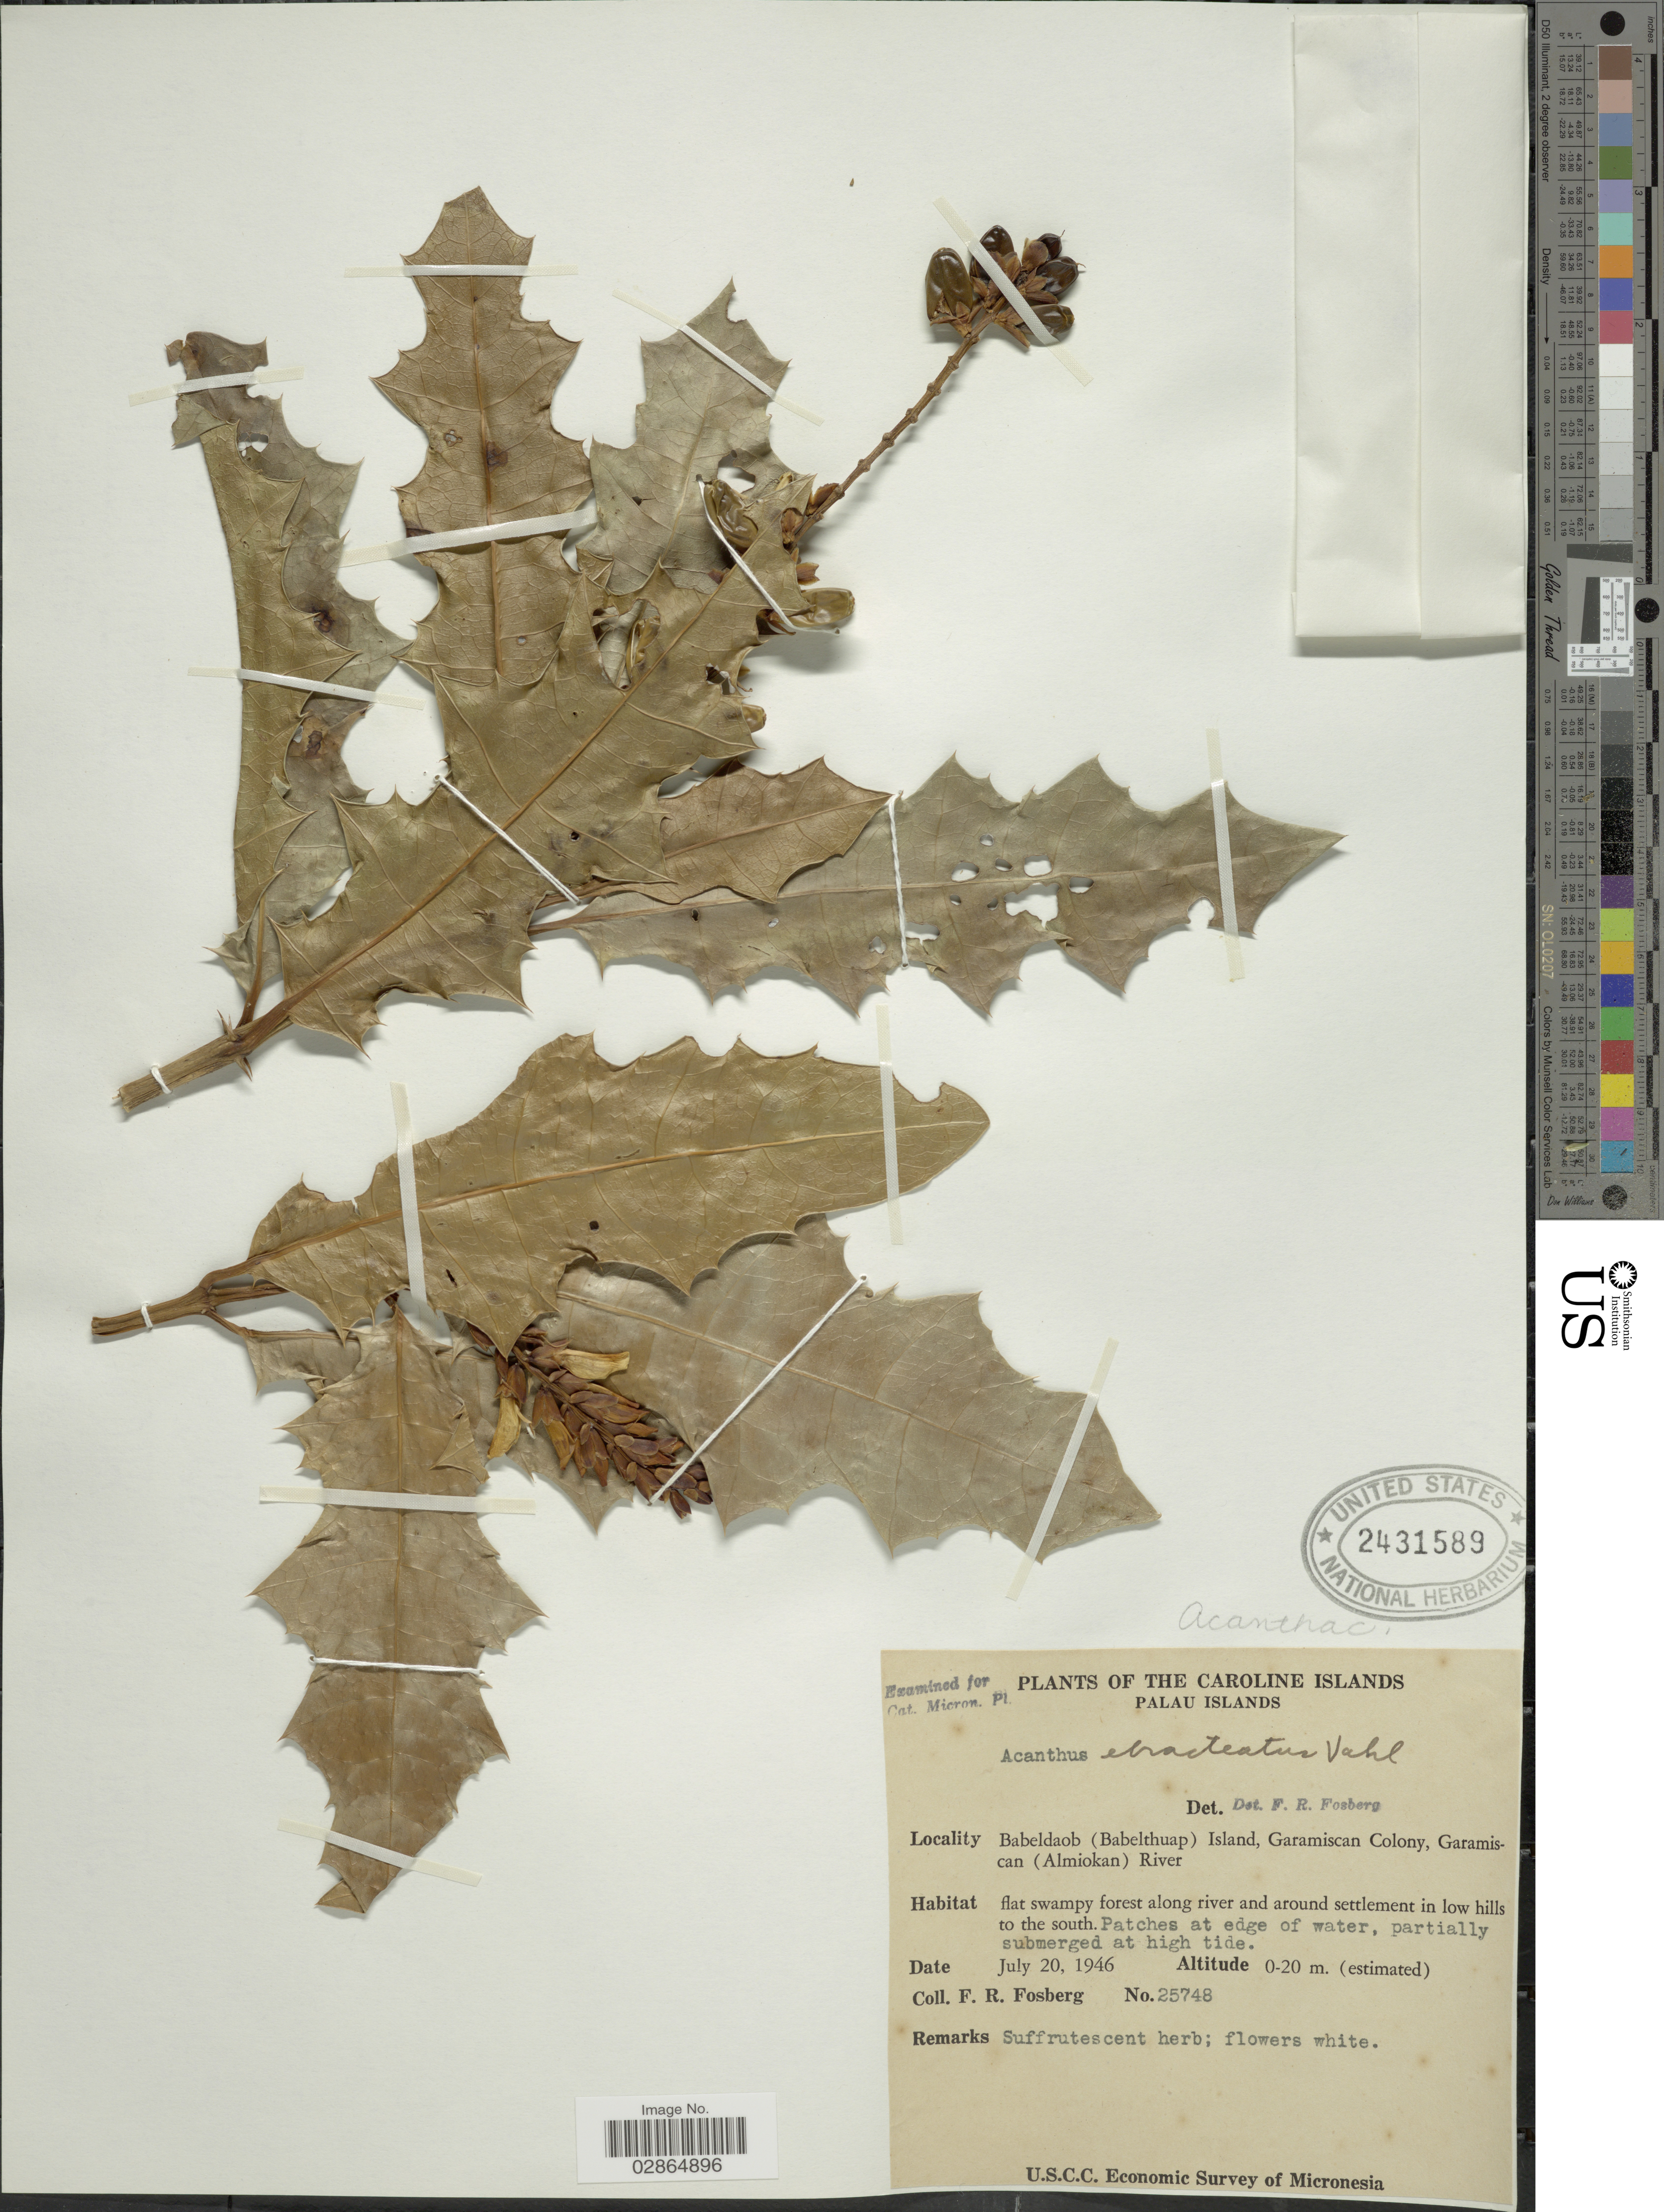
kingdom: Plantae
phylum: Tracheophyta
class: Magnoliopsida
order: Lamiales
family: Acanthaceae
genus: Acanthus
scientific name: Acanthus ebracteatus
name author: Vahl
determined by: Wagner, W. L., (BOT), Smithsonian Institution - National Museum of Natural History (UNITED STATES)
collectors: F. R. Fosberg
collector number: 25748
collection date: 1946-07-20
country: Palau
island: Babeldaob [Babelthuap]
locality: The Caroline Islands, Palau Islands, Babeldaob (Babelthuap) Island, Garamiscan Colony, Garamiscan (Almiokan) River.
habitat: Flat swampy forest, partially submerged at high tide.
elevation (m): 0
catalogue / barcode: US 2431589